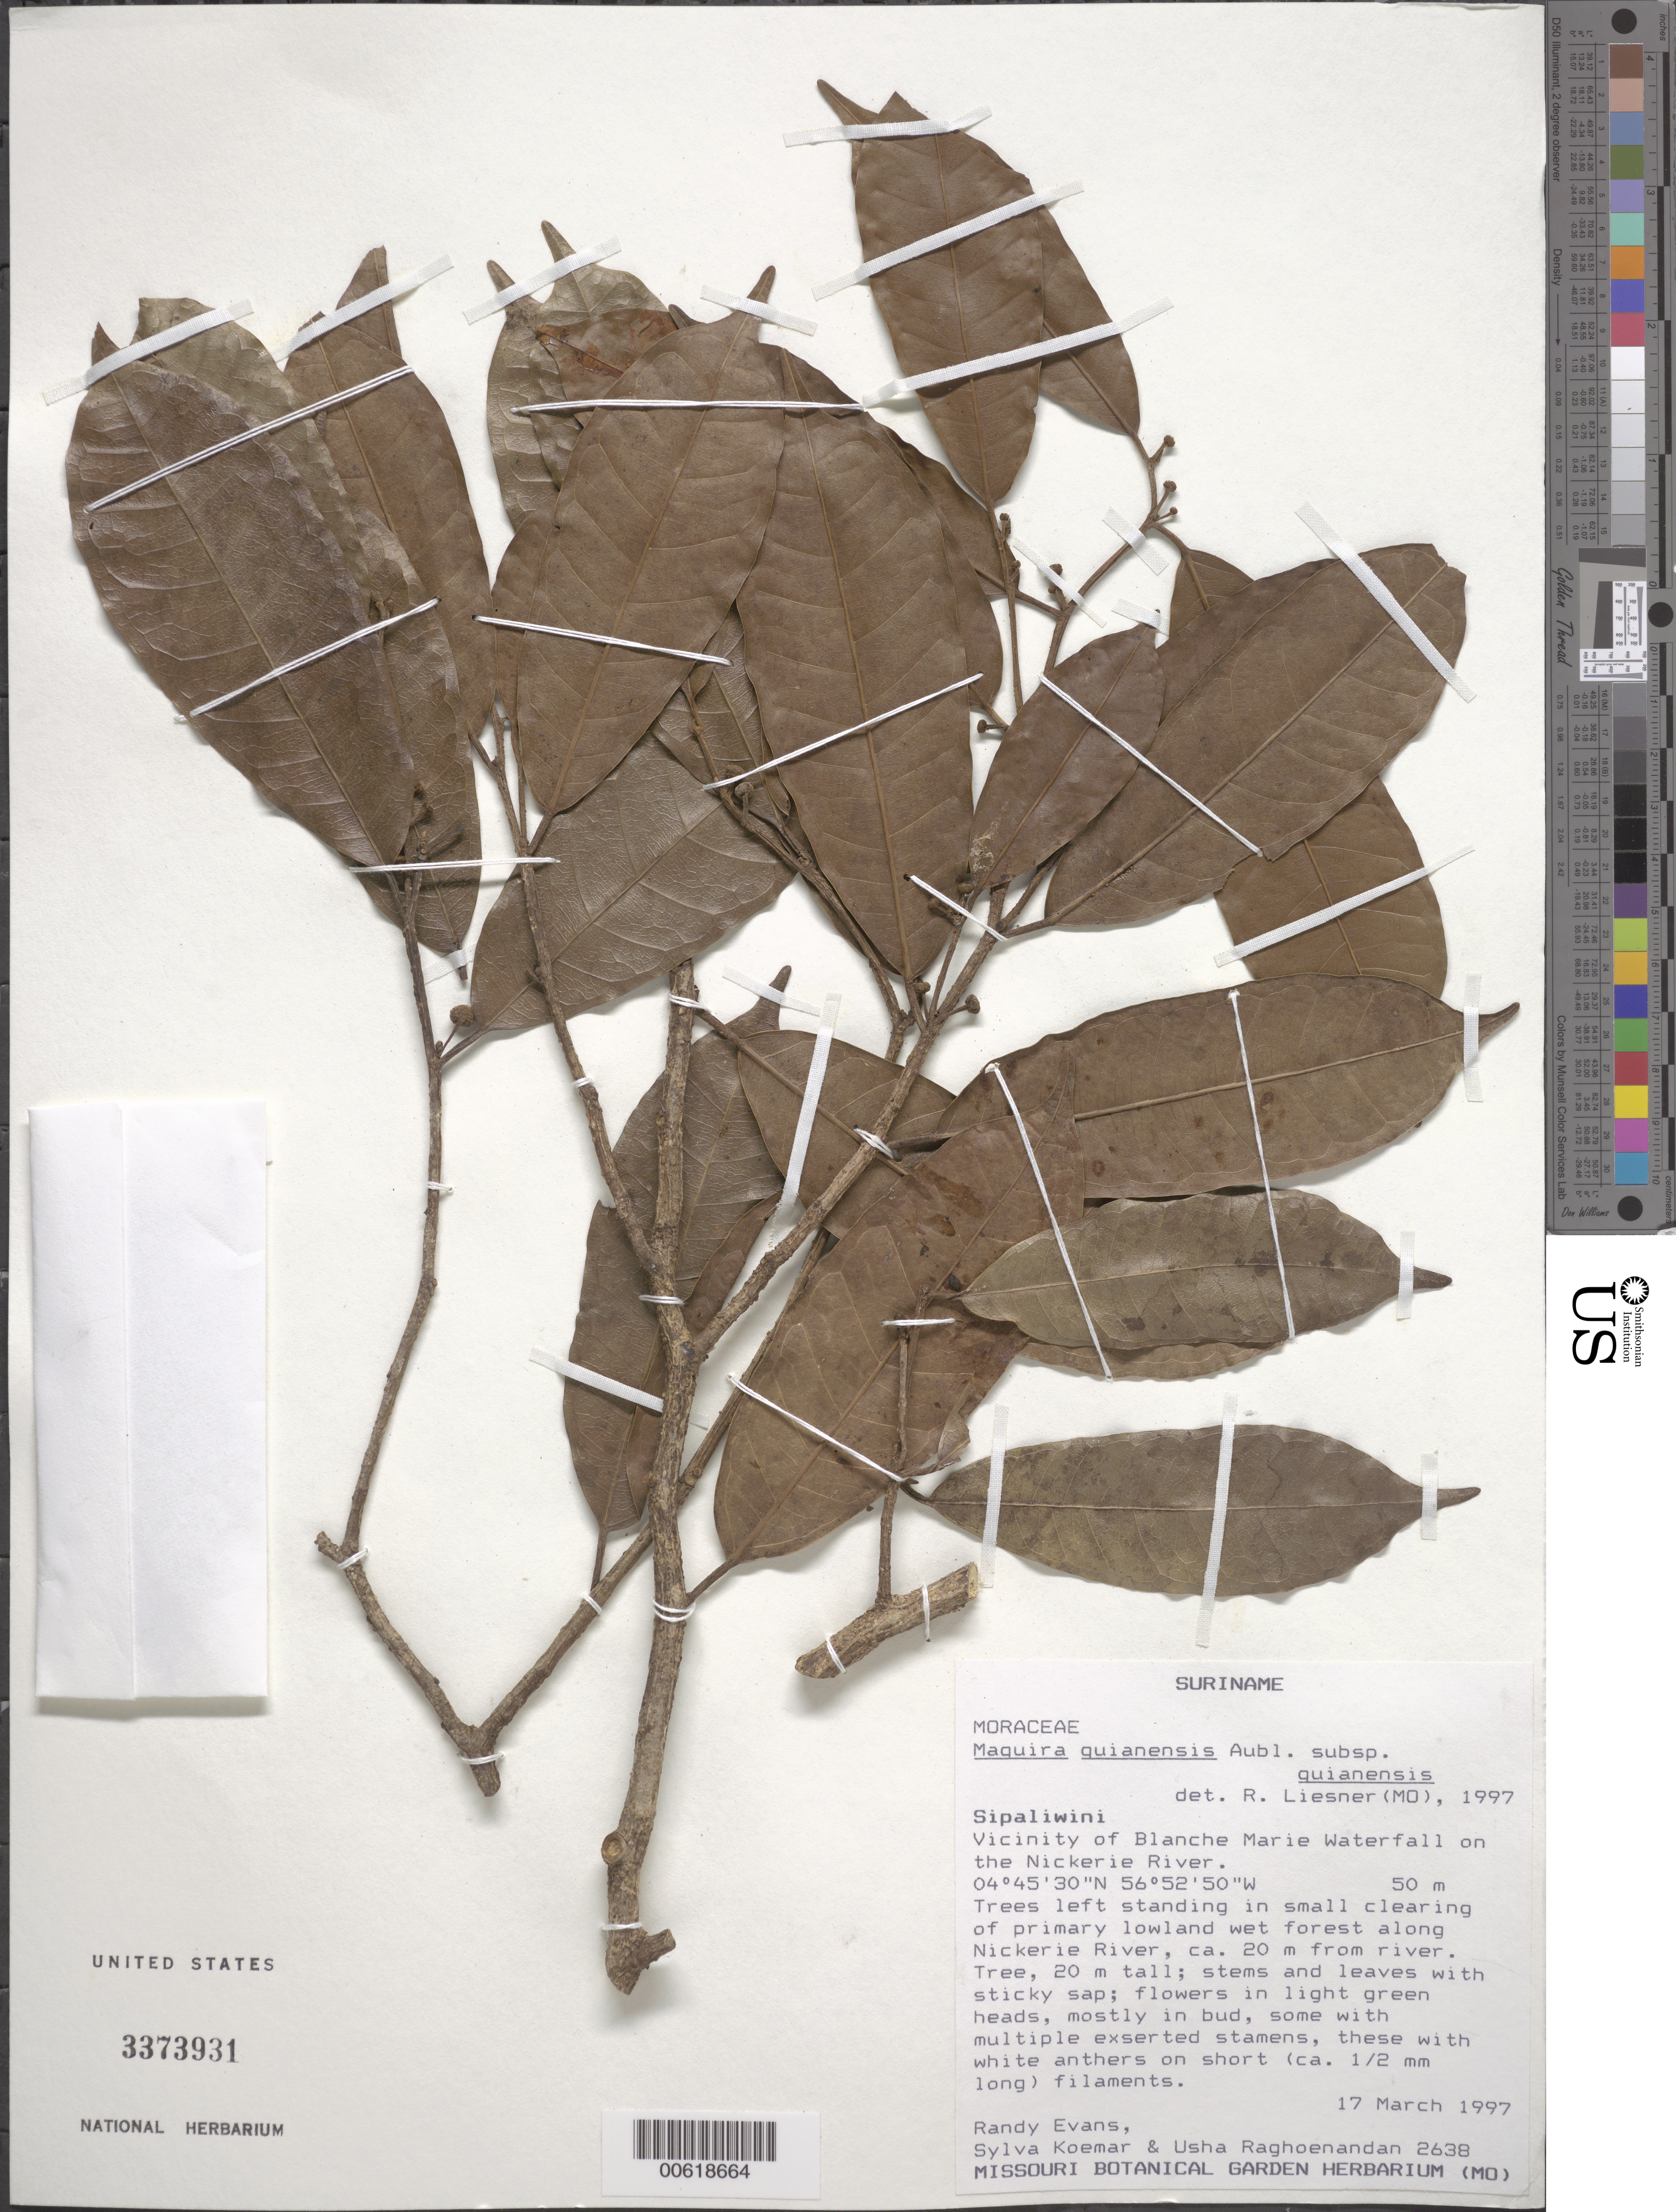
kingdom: Plantae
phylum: Tracheophyta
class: Magnoliopsida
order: Rosales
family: Moraceae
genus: Maquira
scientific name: Maquira guianensis subsp. guianensis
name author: Aubl.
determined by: Liesner, R. L.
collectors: R. Evans, S. Koemar & U. Raghoenandan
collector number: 2638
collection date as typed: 17-Mar-97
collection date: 1997-03-17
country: Suriname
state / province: Sipaliwini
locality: Blanche Marie Waterfall, vic., on Nickerie R.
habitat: Small clearing of primary lowland wet forest along Nickerie River, ca. 20 m from river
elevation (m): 50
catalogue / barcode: US 3373931